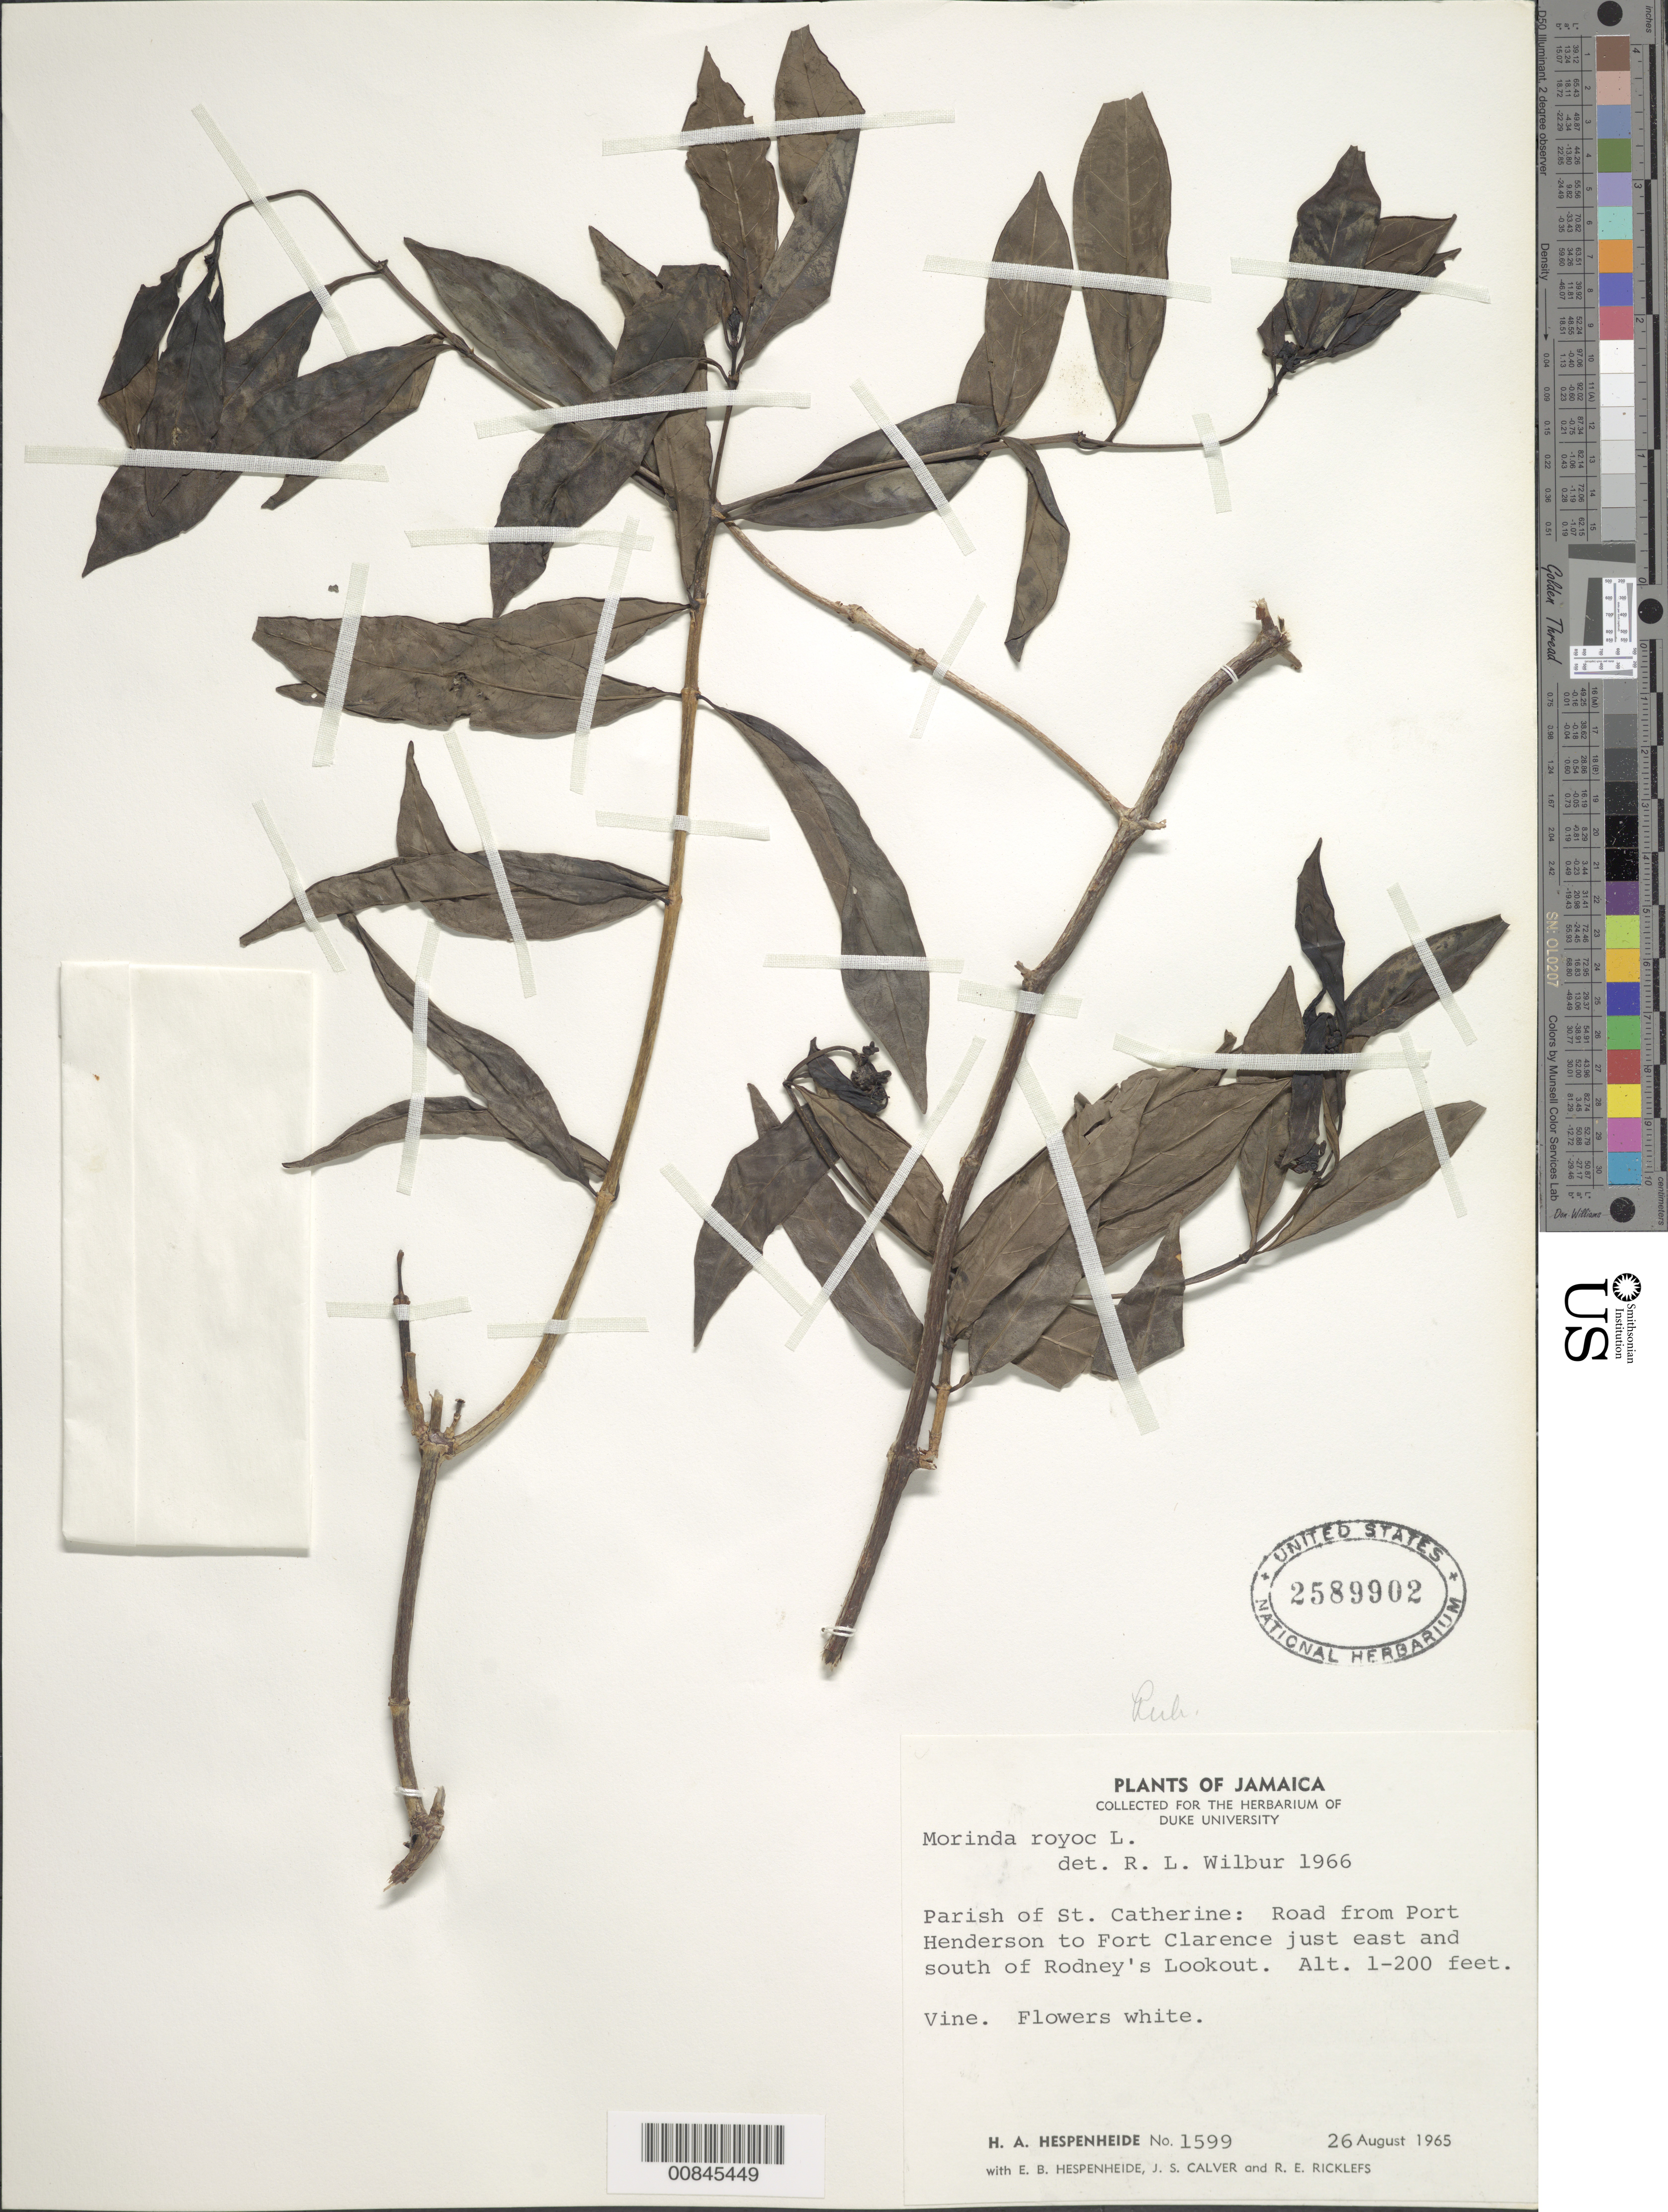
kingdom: Plantae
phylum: Tracheophyta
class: Magnoliopsida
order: Gentianales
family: Rubiaceae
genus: Morinda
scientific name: Morinda royoc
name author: L.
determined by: Wilbur, R. L.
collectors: H. A. Hespenheide, E. Hespenheide, J. Calver & R. Ricklefs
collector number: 1599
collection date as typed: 26 Aug 1965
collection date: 1965-08-26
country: Jamaica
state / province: Saint Catherine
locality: Road from Port Henderson to Fort Clarence, just east and south of Rodney's Lookout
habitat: Along road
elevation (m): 0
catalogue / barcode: US 2589902